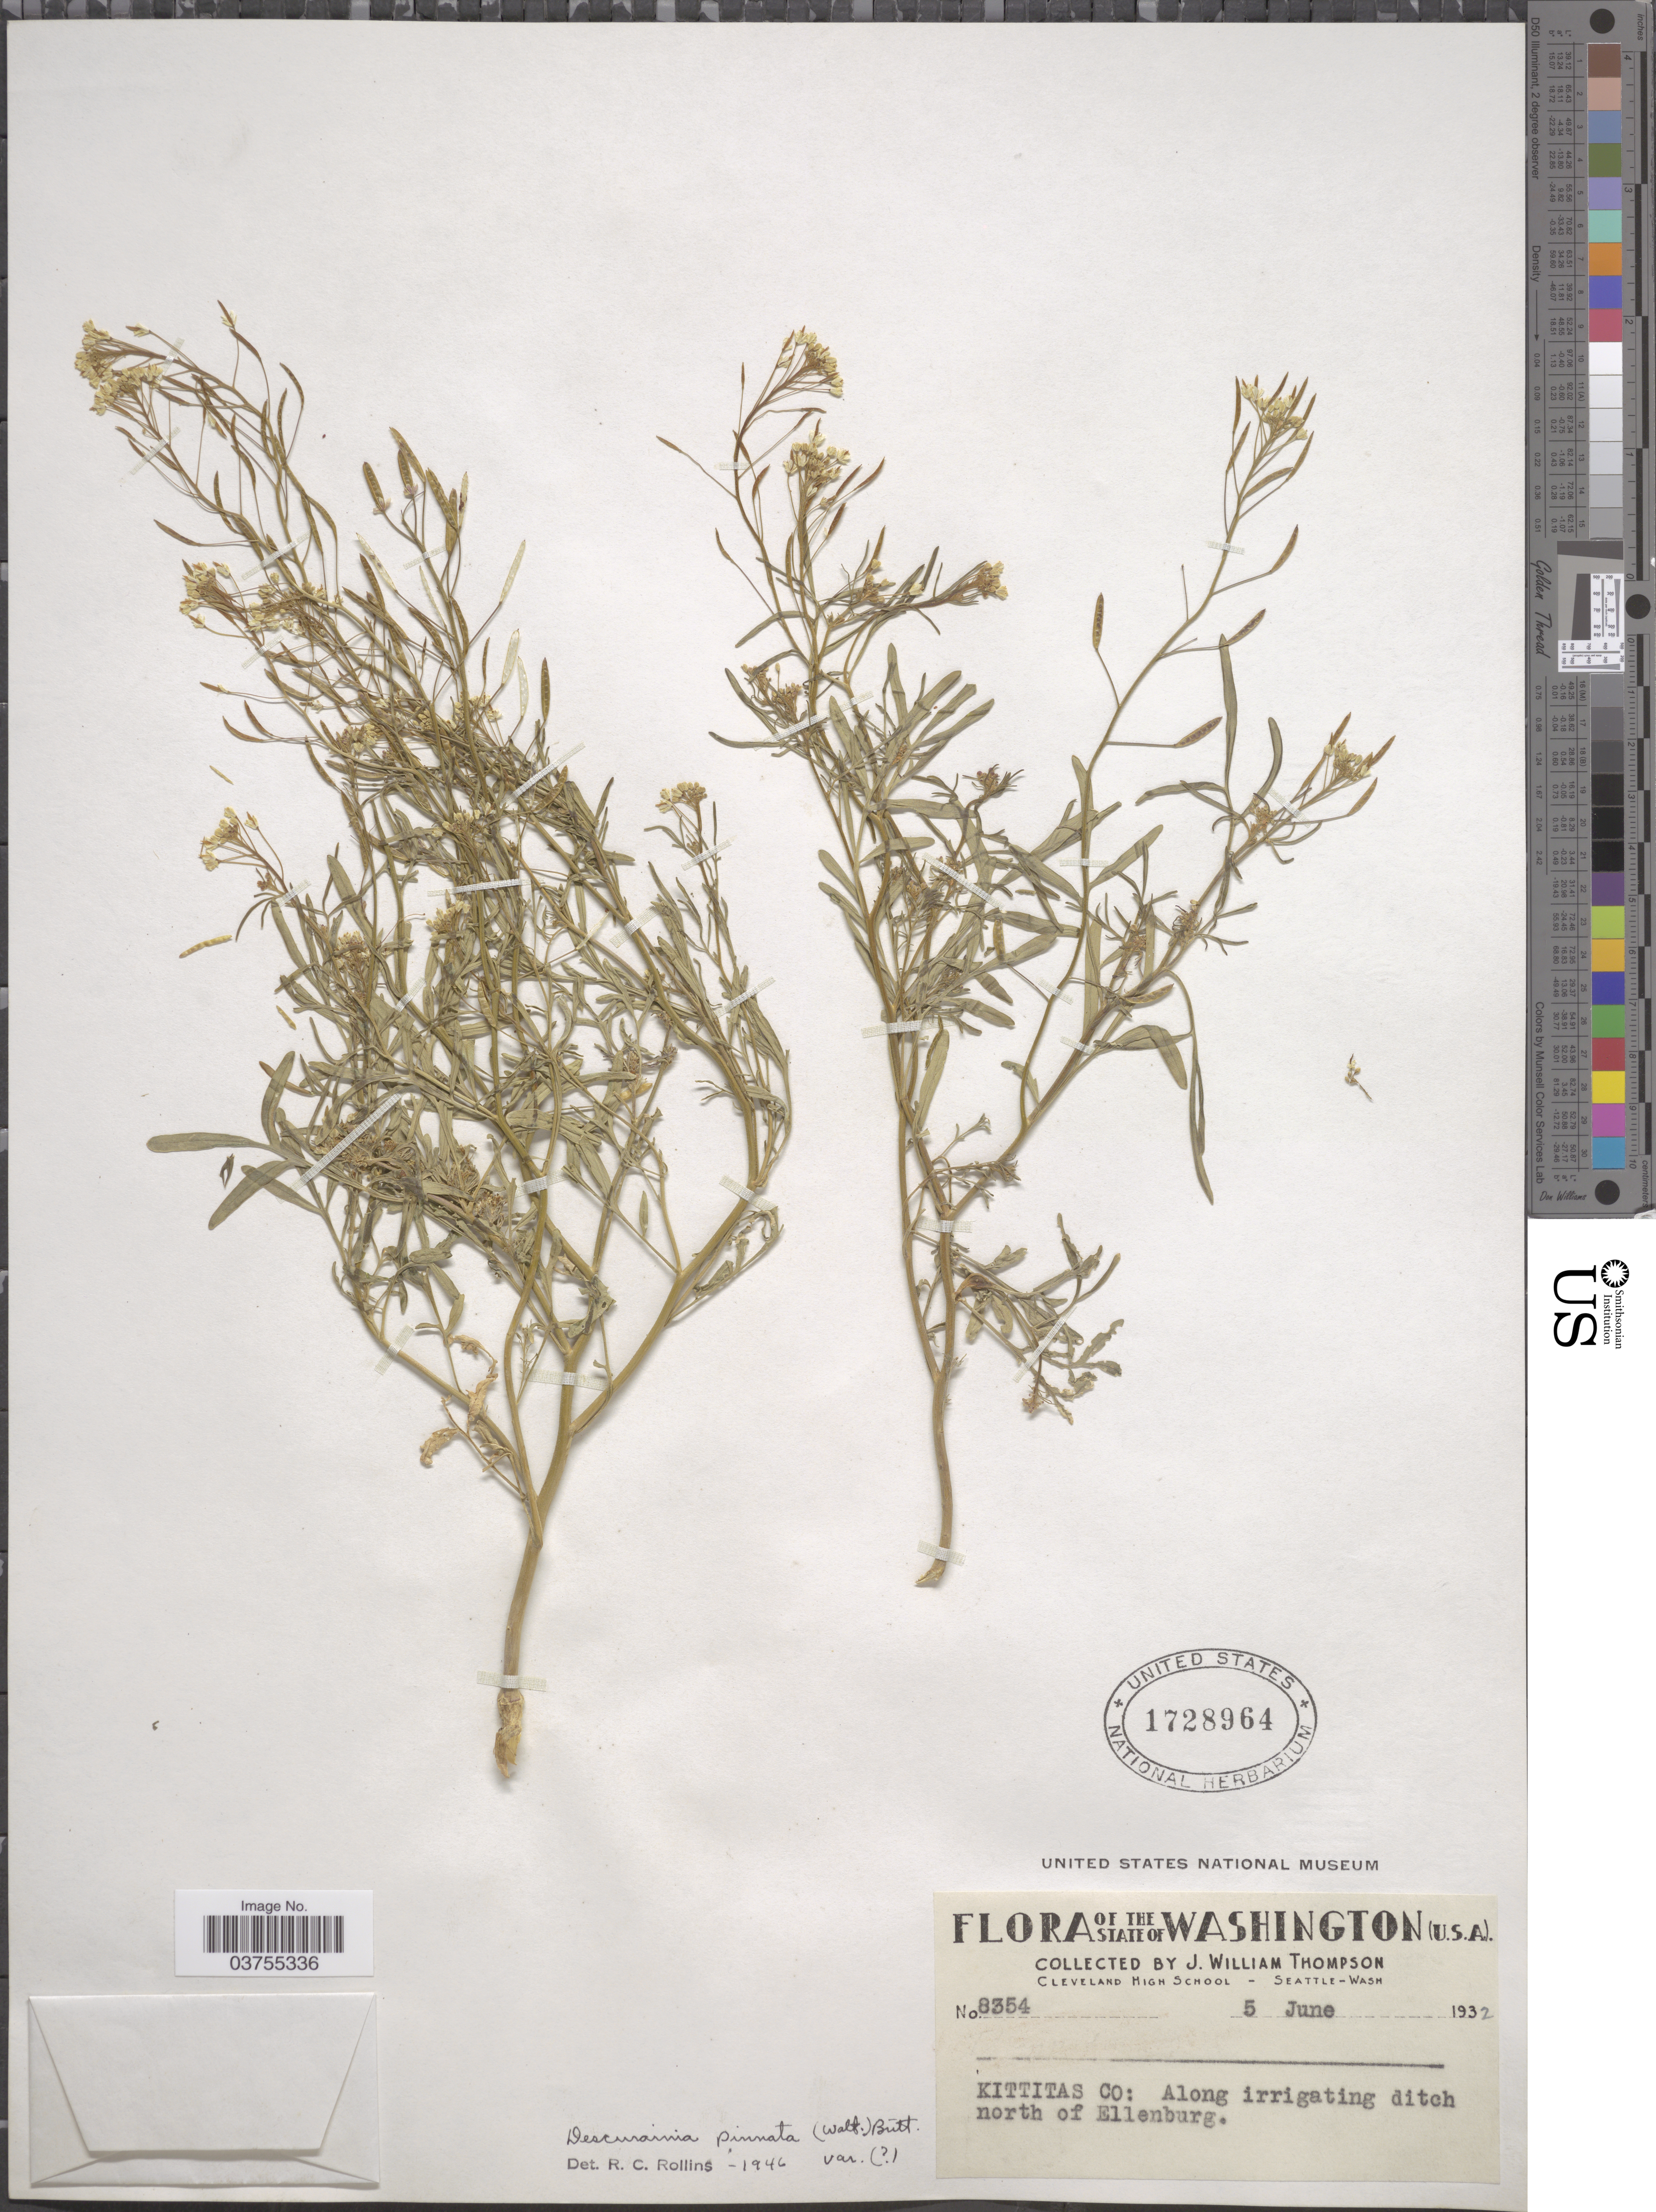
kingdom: Plantae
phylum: Tracheophyta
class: Magnoliopsida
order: Brassicales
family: Brassicaceae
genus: Descurainia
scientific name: Descurainia sp.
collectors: J. W. Thompson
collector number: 8354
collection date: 1932-06-05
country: United States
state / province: Washington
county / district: Kittitas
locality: Kittitas Co: Along irrigating ditch north of Ellenburg.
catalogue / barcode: US 1728964